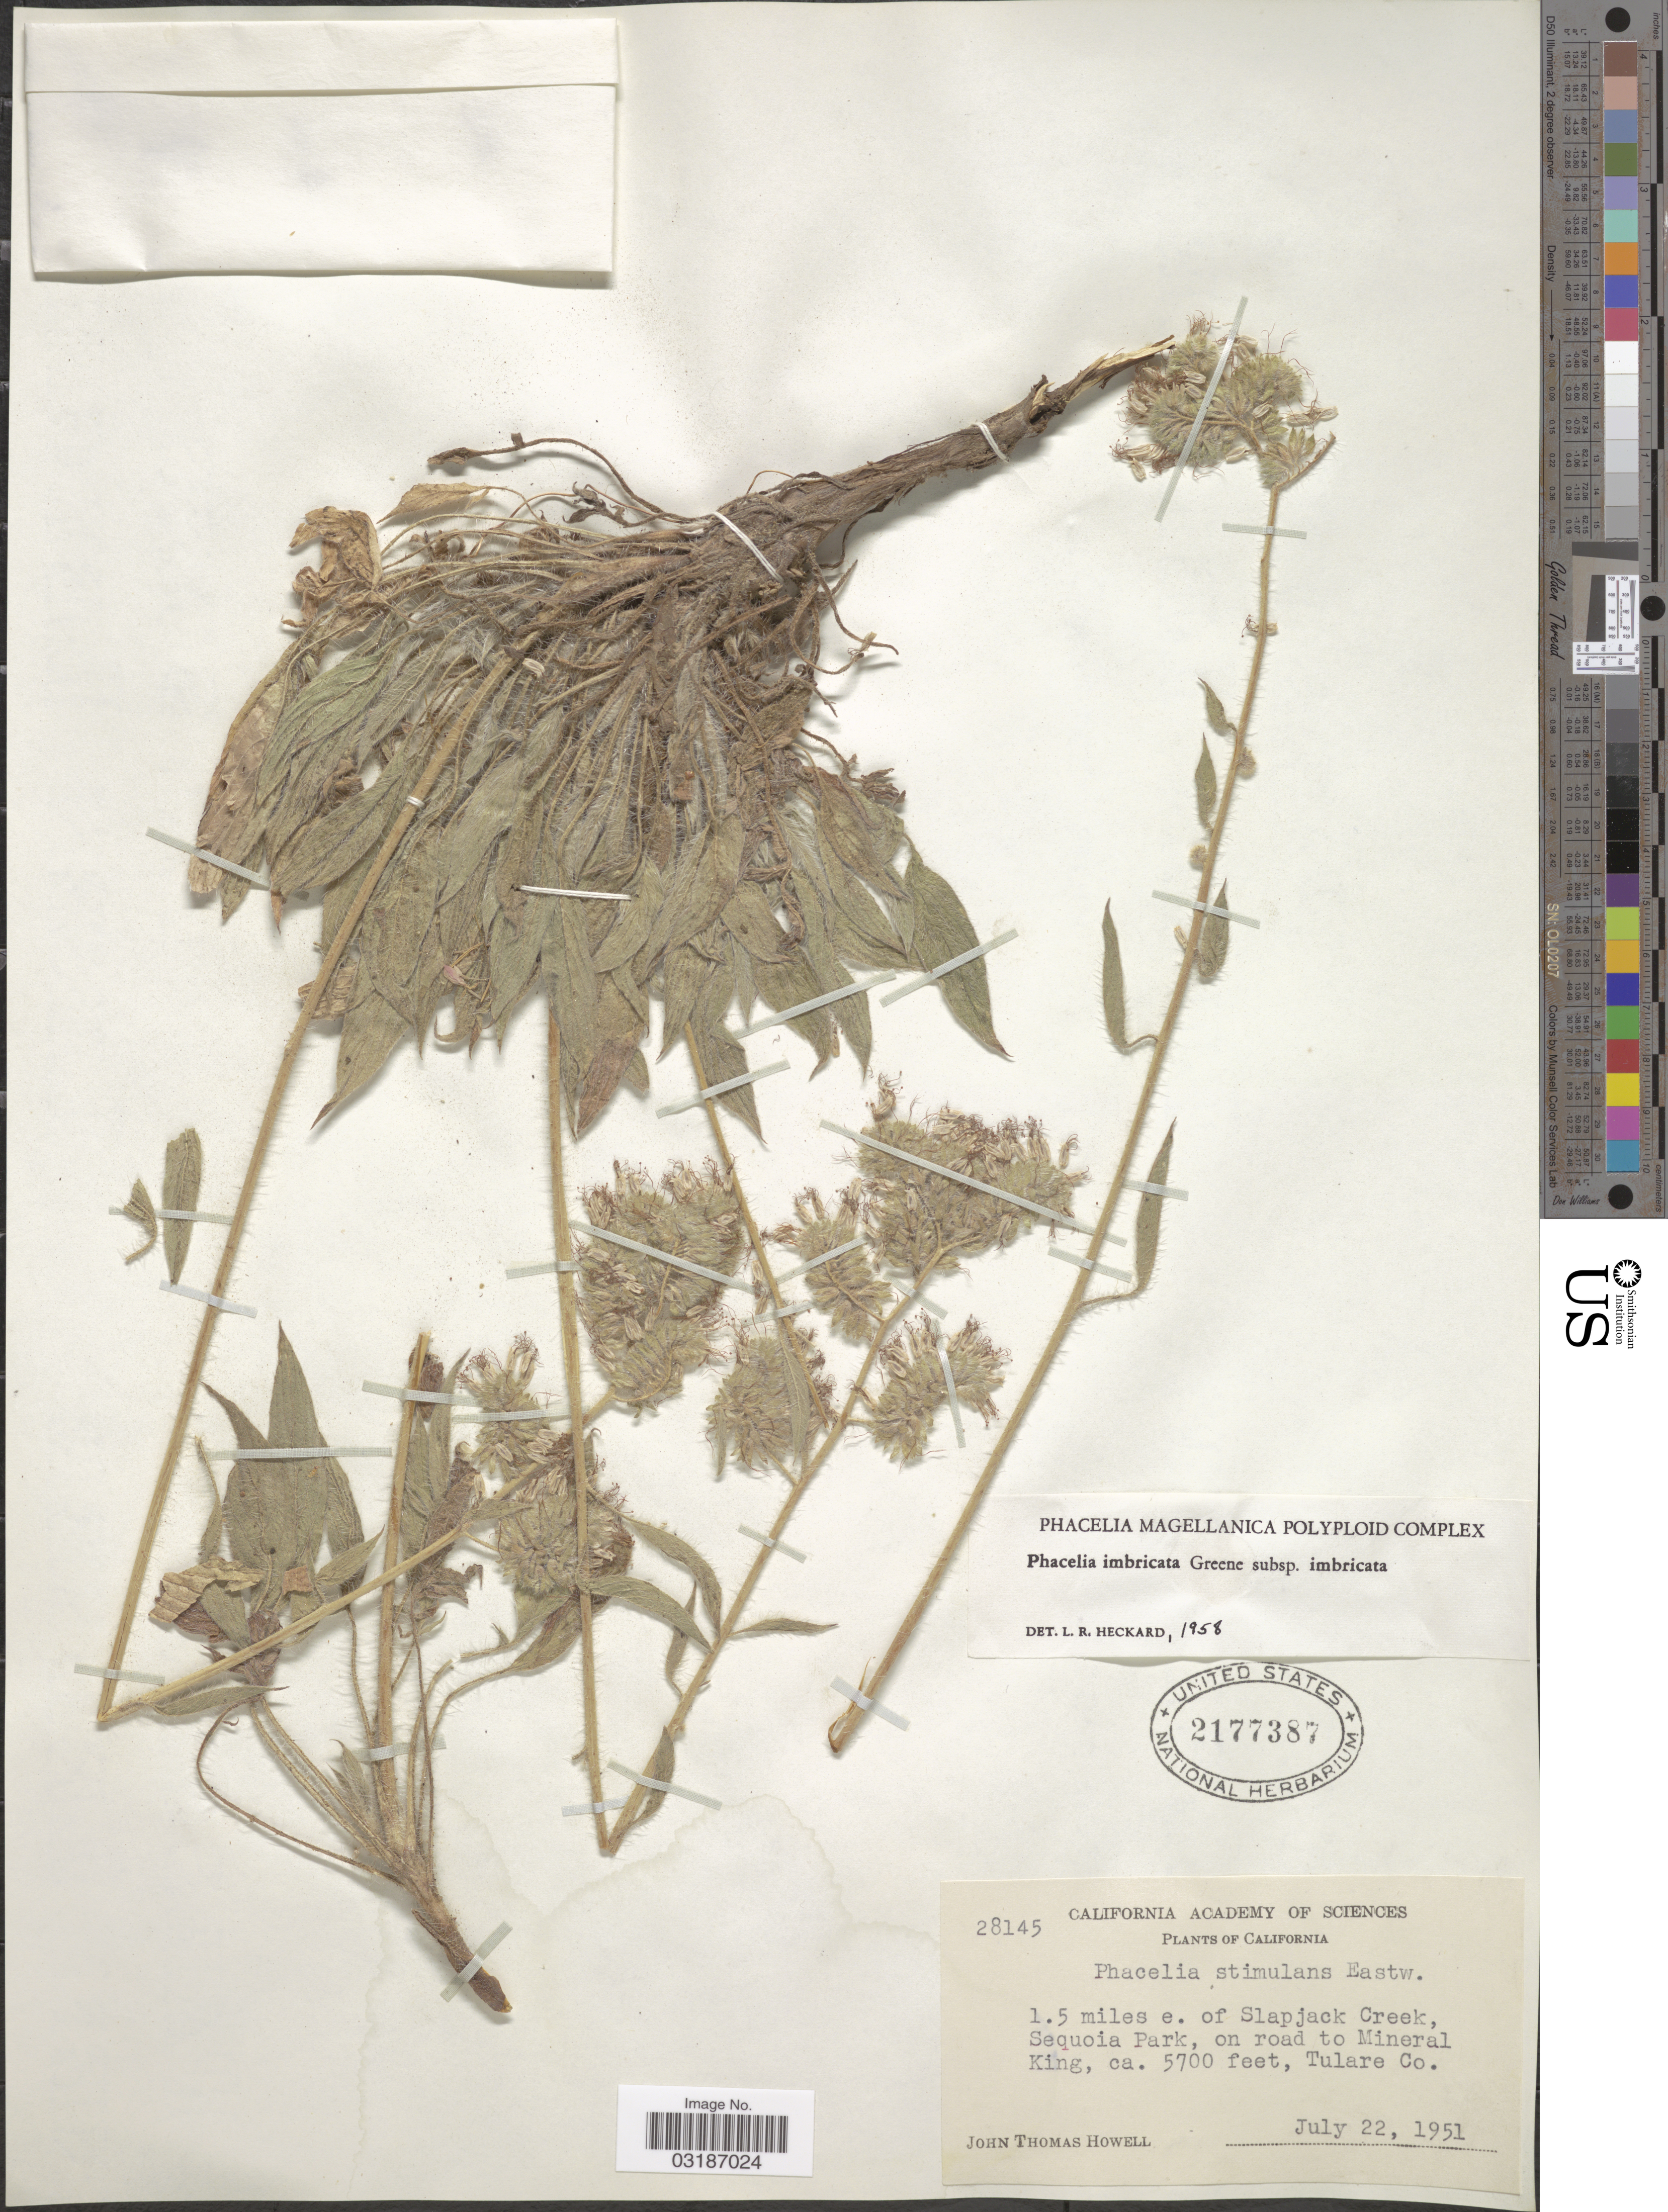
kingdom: Plantae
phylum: Tracheophyta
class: Magnoliopsida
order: Boraginales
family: Hydrophyllaceae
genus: Phacelia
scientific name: Phacelia imbricata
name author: Greene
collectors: J. T. Howell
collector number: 28145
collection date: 1951-07-22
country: United States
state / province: California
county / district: Tulare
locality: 1.5 miles e. of Slapjack Creek, Sequoia Park, on road to Mineral King, Tulare Co.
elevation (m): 1737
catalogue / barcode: US 2177387